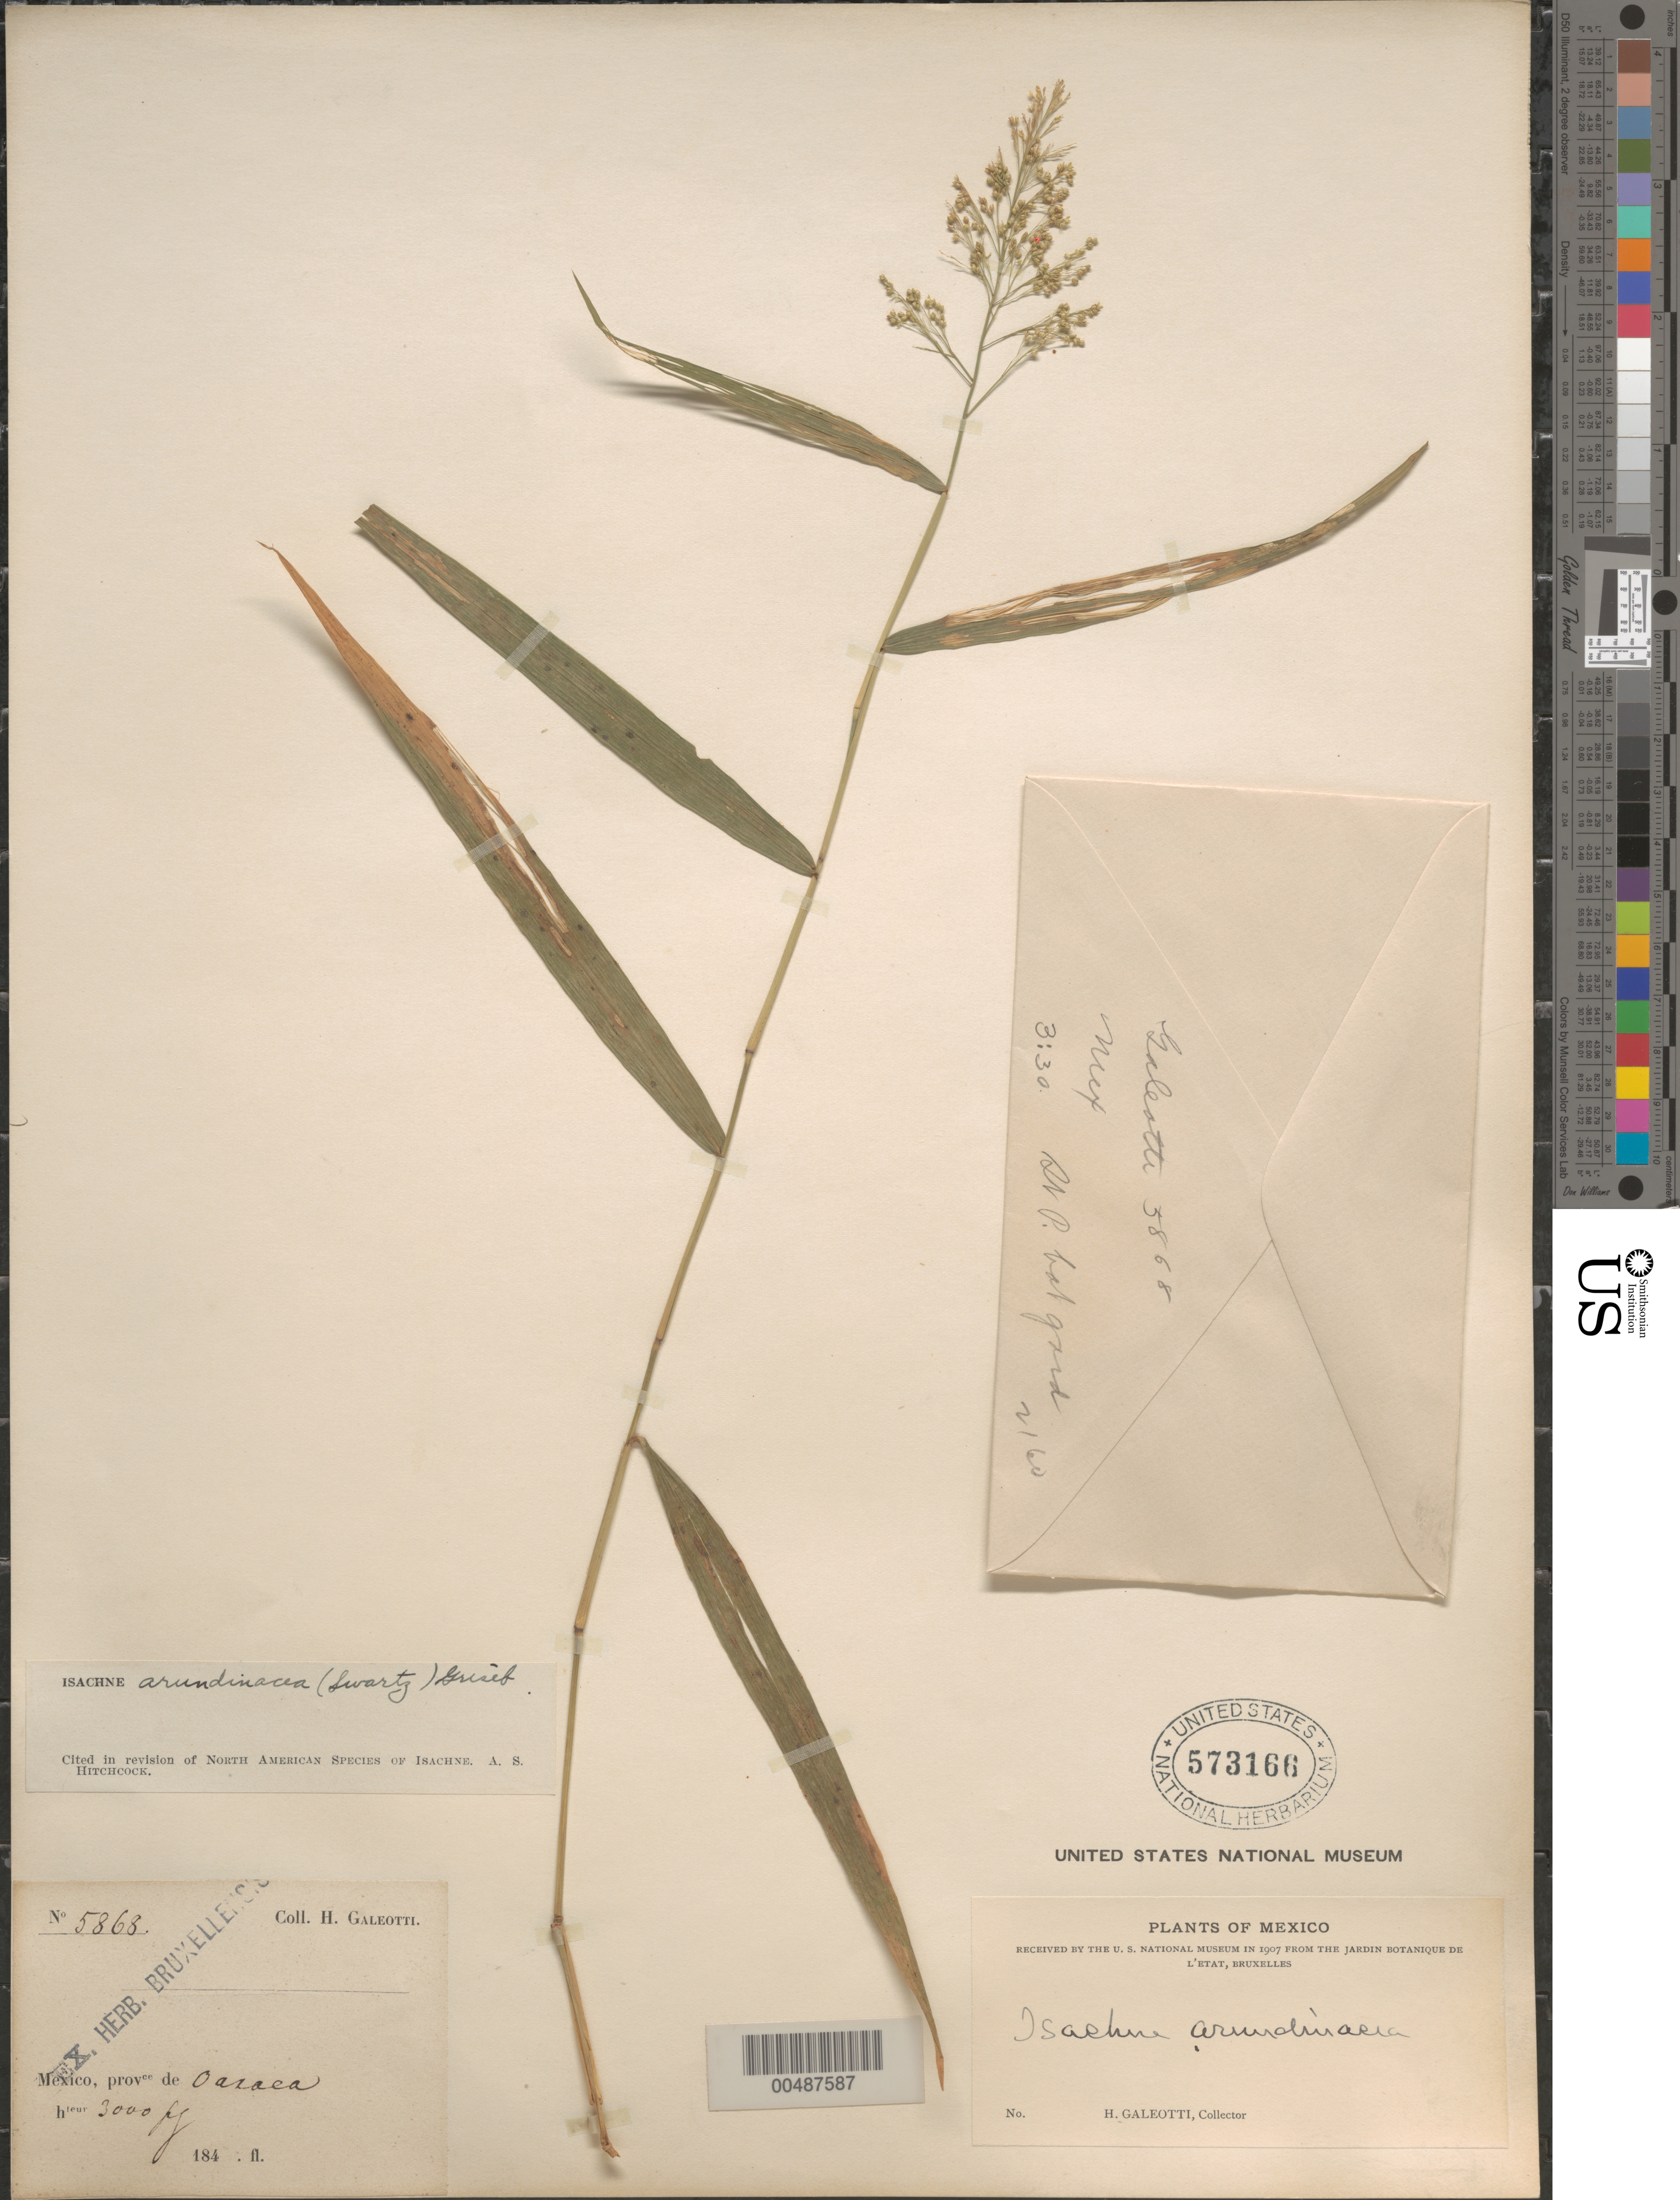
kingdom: Plantae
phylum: Tracheophyta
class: Liliopsida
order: Poales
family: Poaceae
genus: Isachne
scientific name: Isachne arundinacea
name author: (Sw.) Griseb.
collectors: H. G. Galeotti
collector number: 5868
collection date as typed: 184?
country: Mexico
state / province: Oaxaca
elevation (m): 3000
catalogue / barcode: US 573166